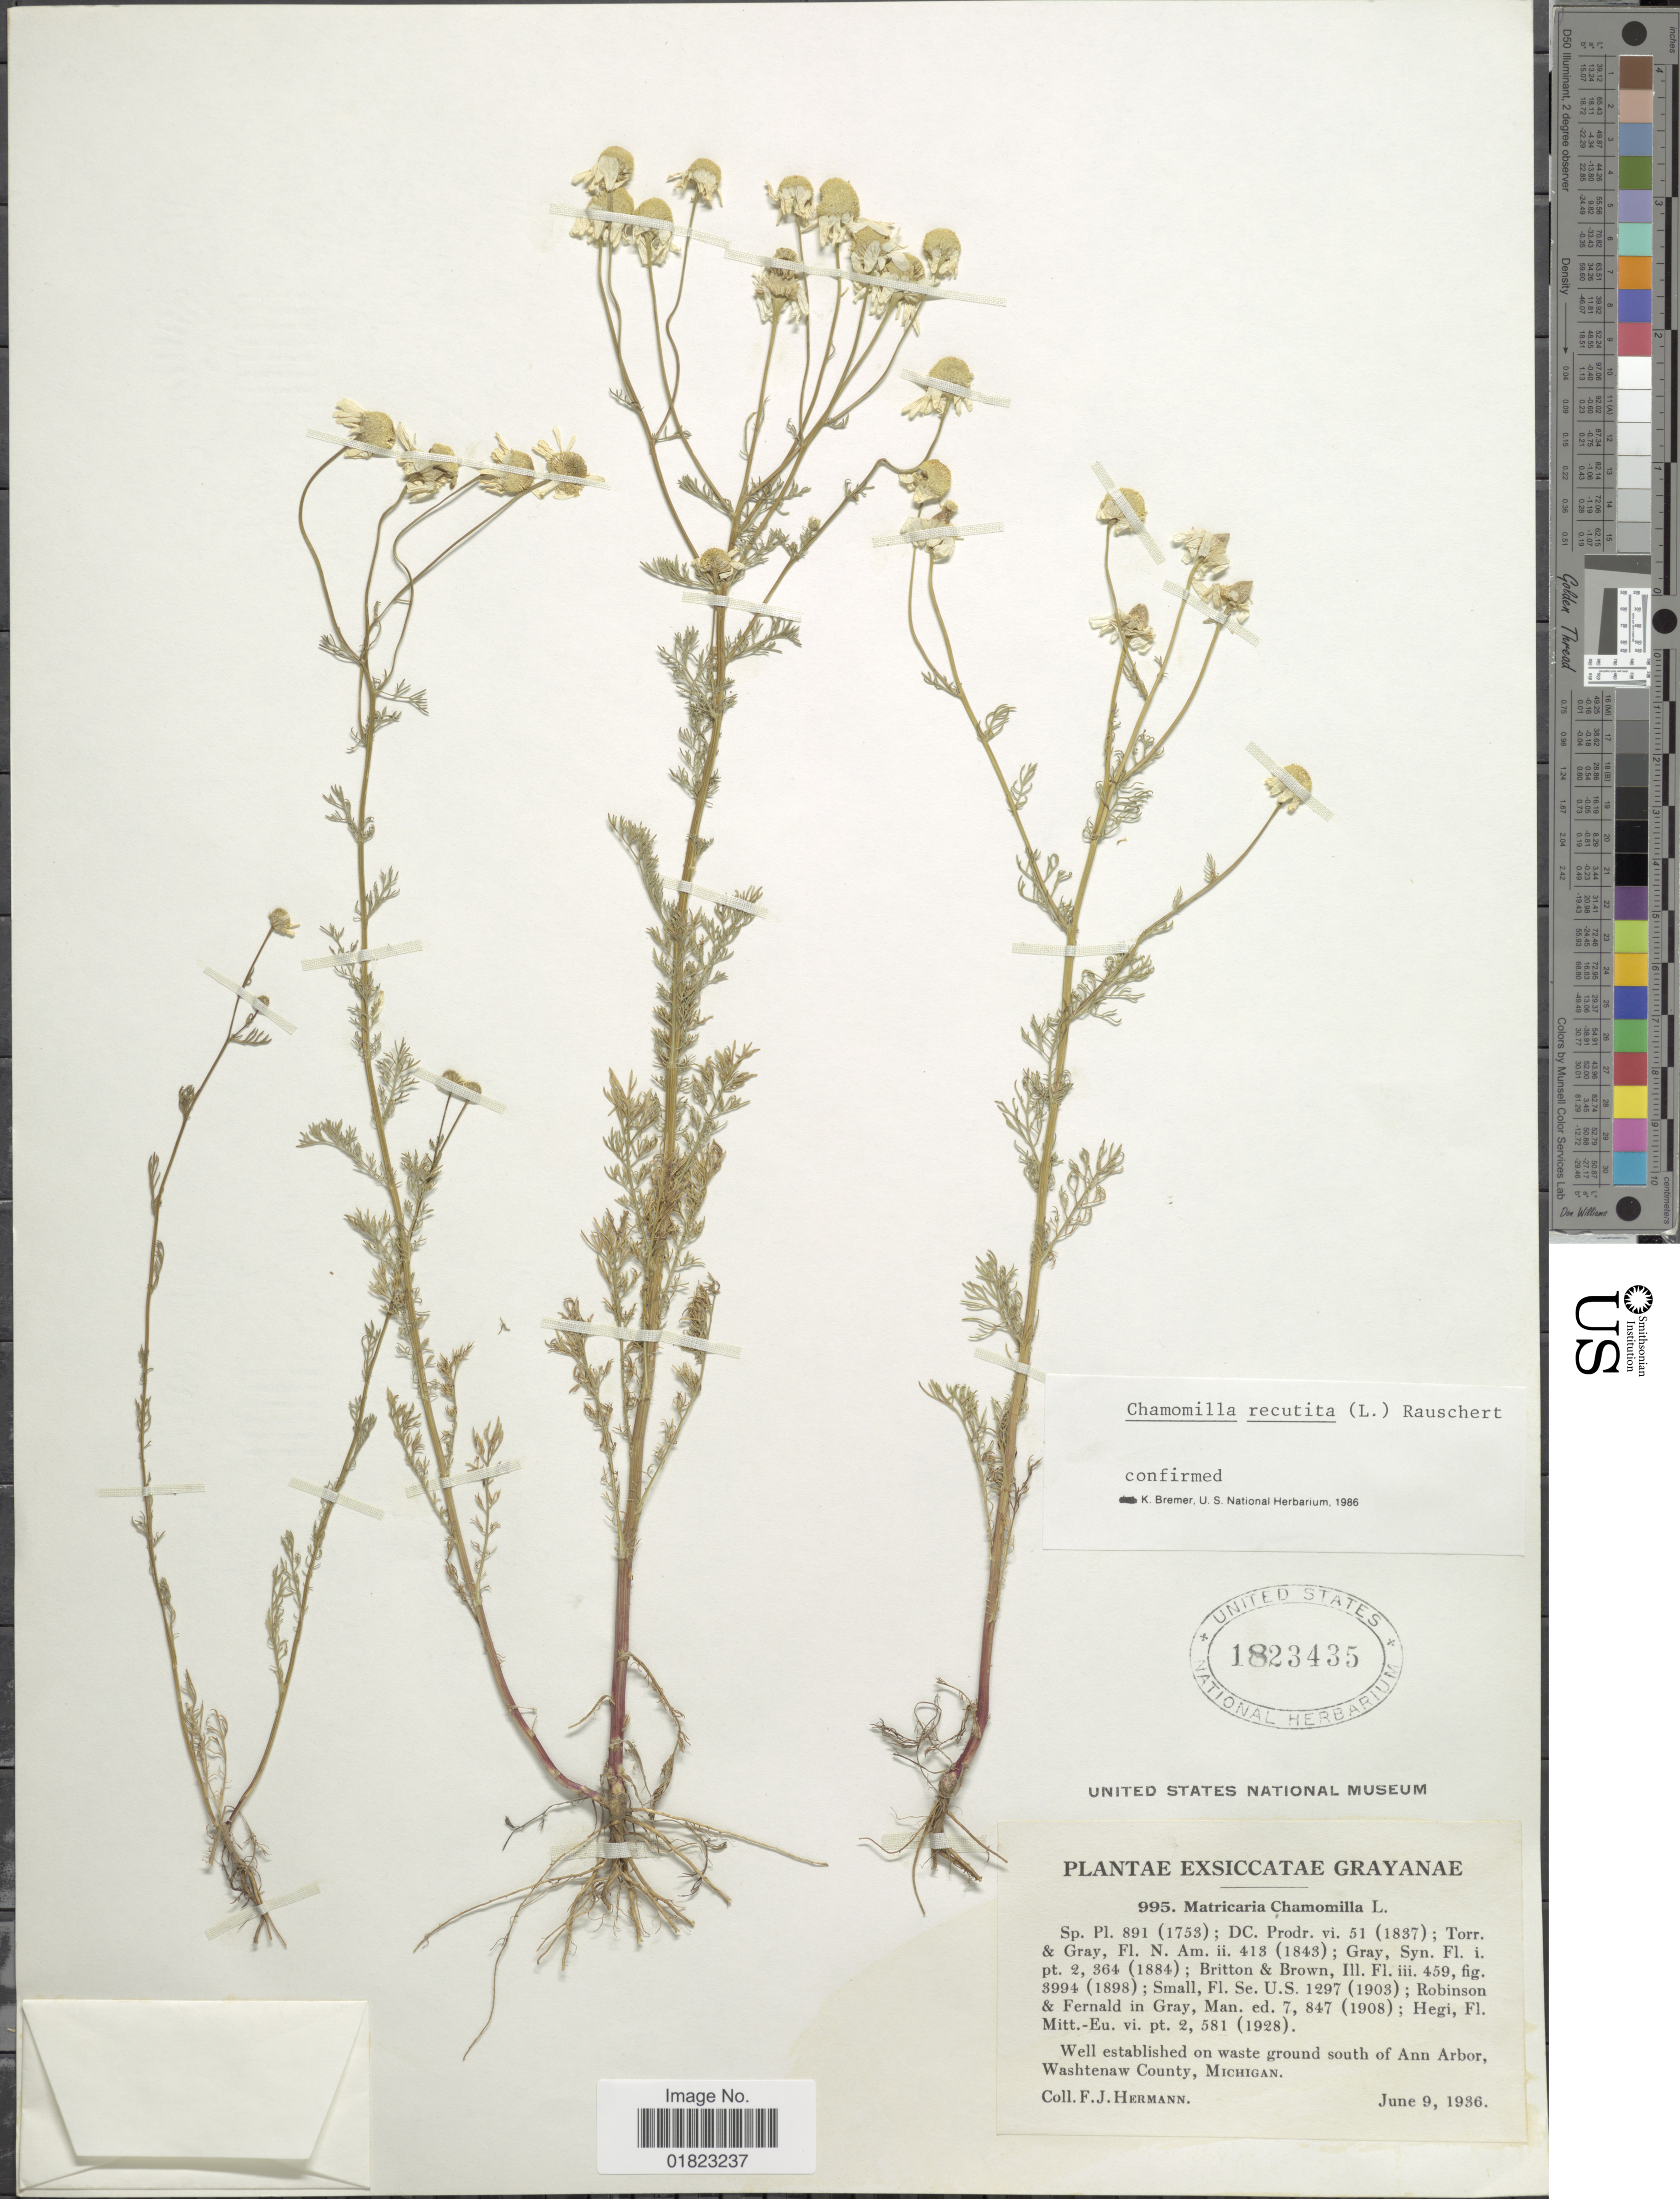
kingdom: Plantae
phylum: Tracheophyta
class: Magnoliopsida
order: Asterales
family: Asteraceae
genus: Matricaria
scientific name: Matricaria recutita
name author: L.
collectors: F. J. Hermann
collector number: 995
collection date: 1936-06-09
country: United States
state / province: Michigan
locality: Well established on waste ground south of Ann Arbor, Washtenaw County, Michigan.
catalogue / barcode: US 1823435